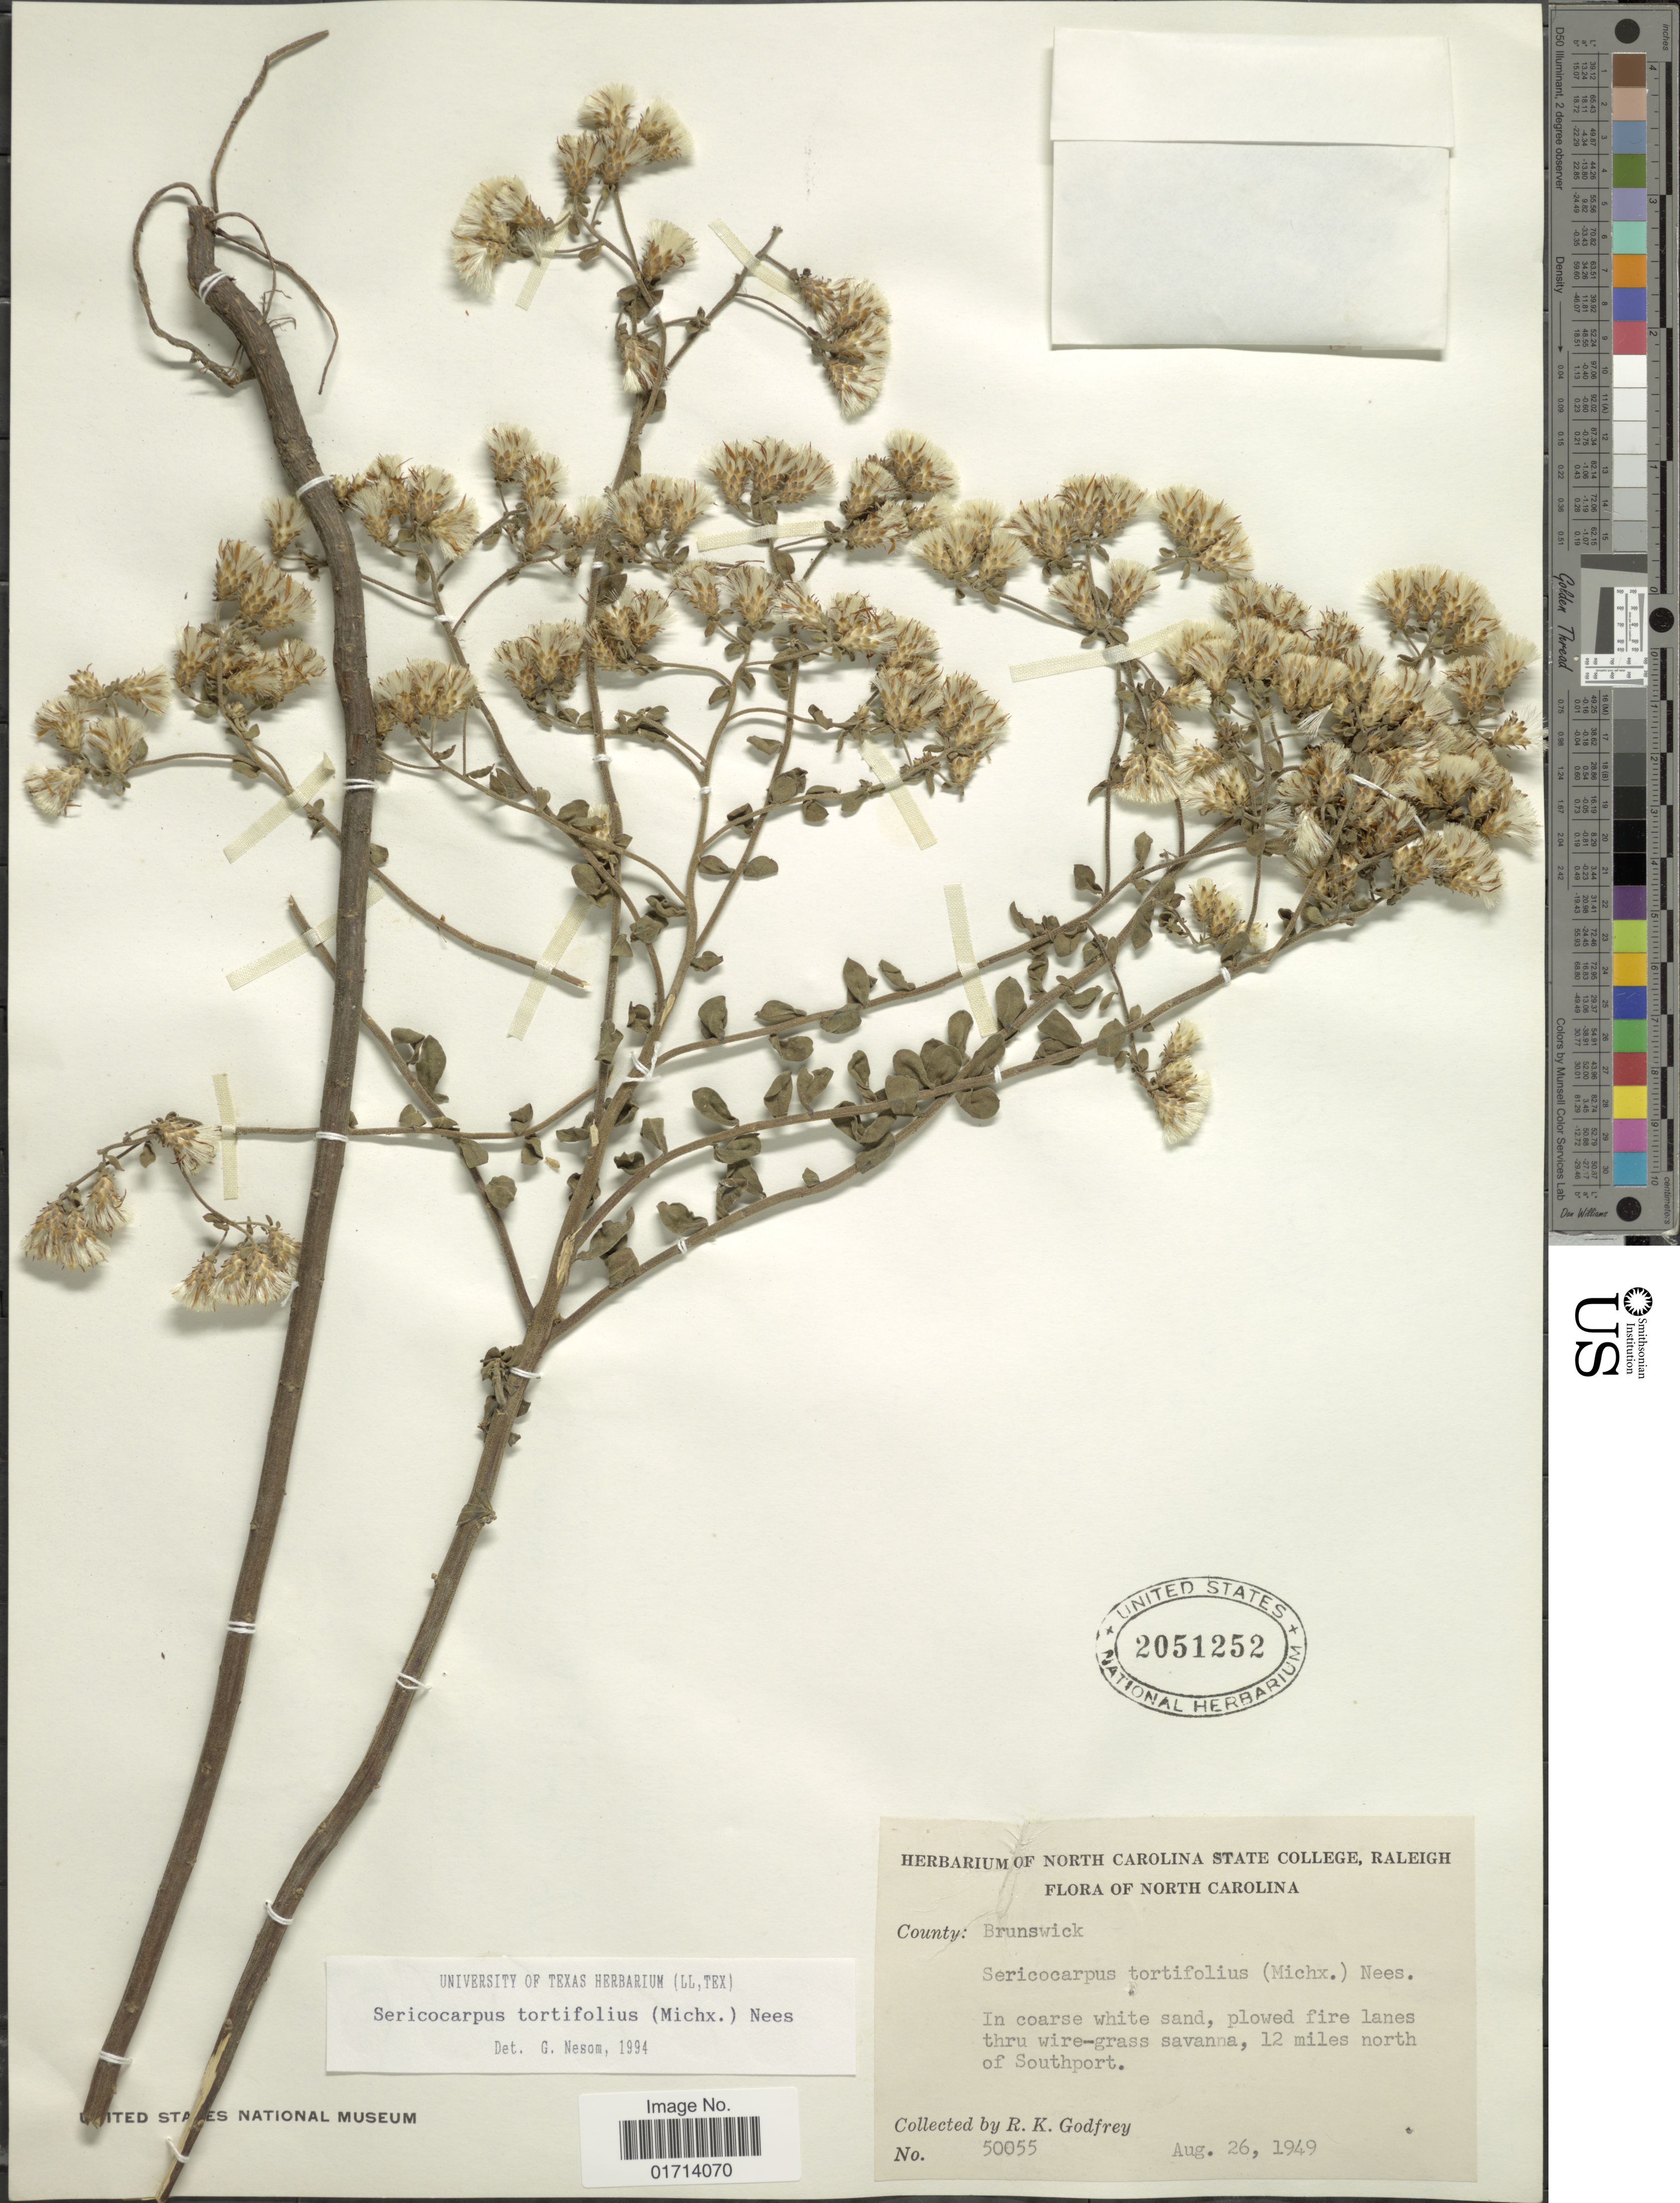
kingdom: Plantae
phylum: Tracheophyta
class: Magnoliopsida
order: Asterales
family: Asteraceae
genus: Sericocarpus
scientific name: Sericocarpus tortifolius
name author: (Michx.) Nees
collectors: R. K. Godfrey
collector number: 50055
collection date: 1949-08-26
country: United States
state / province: North Carolina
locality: County: Brunswick, 12 miles north of Southport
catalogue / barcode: US 2051252